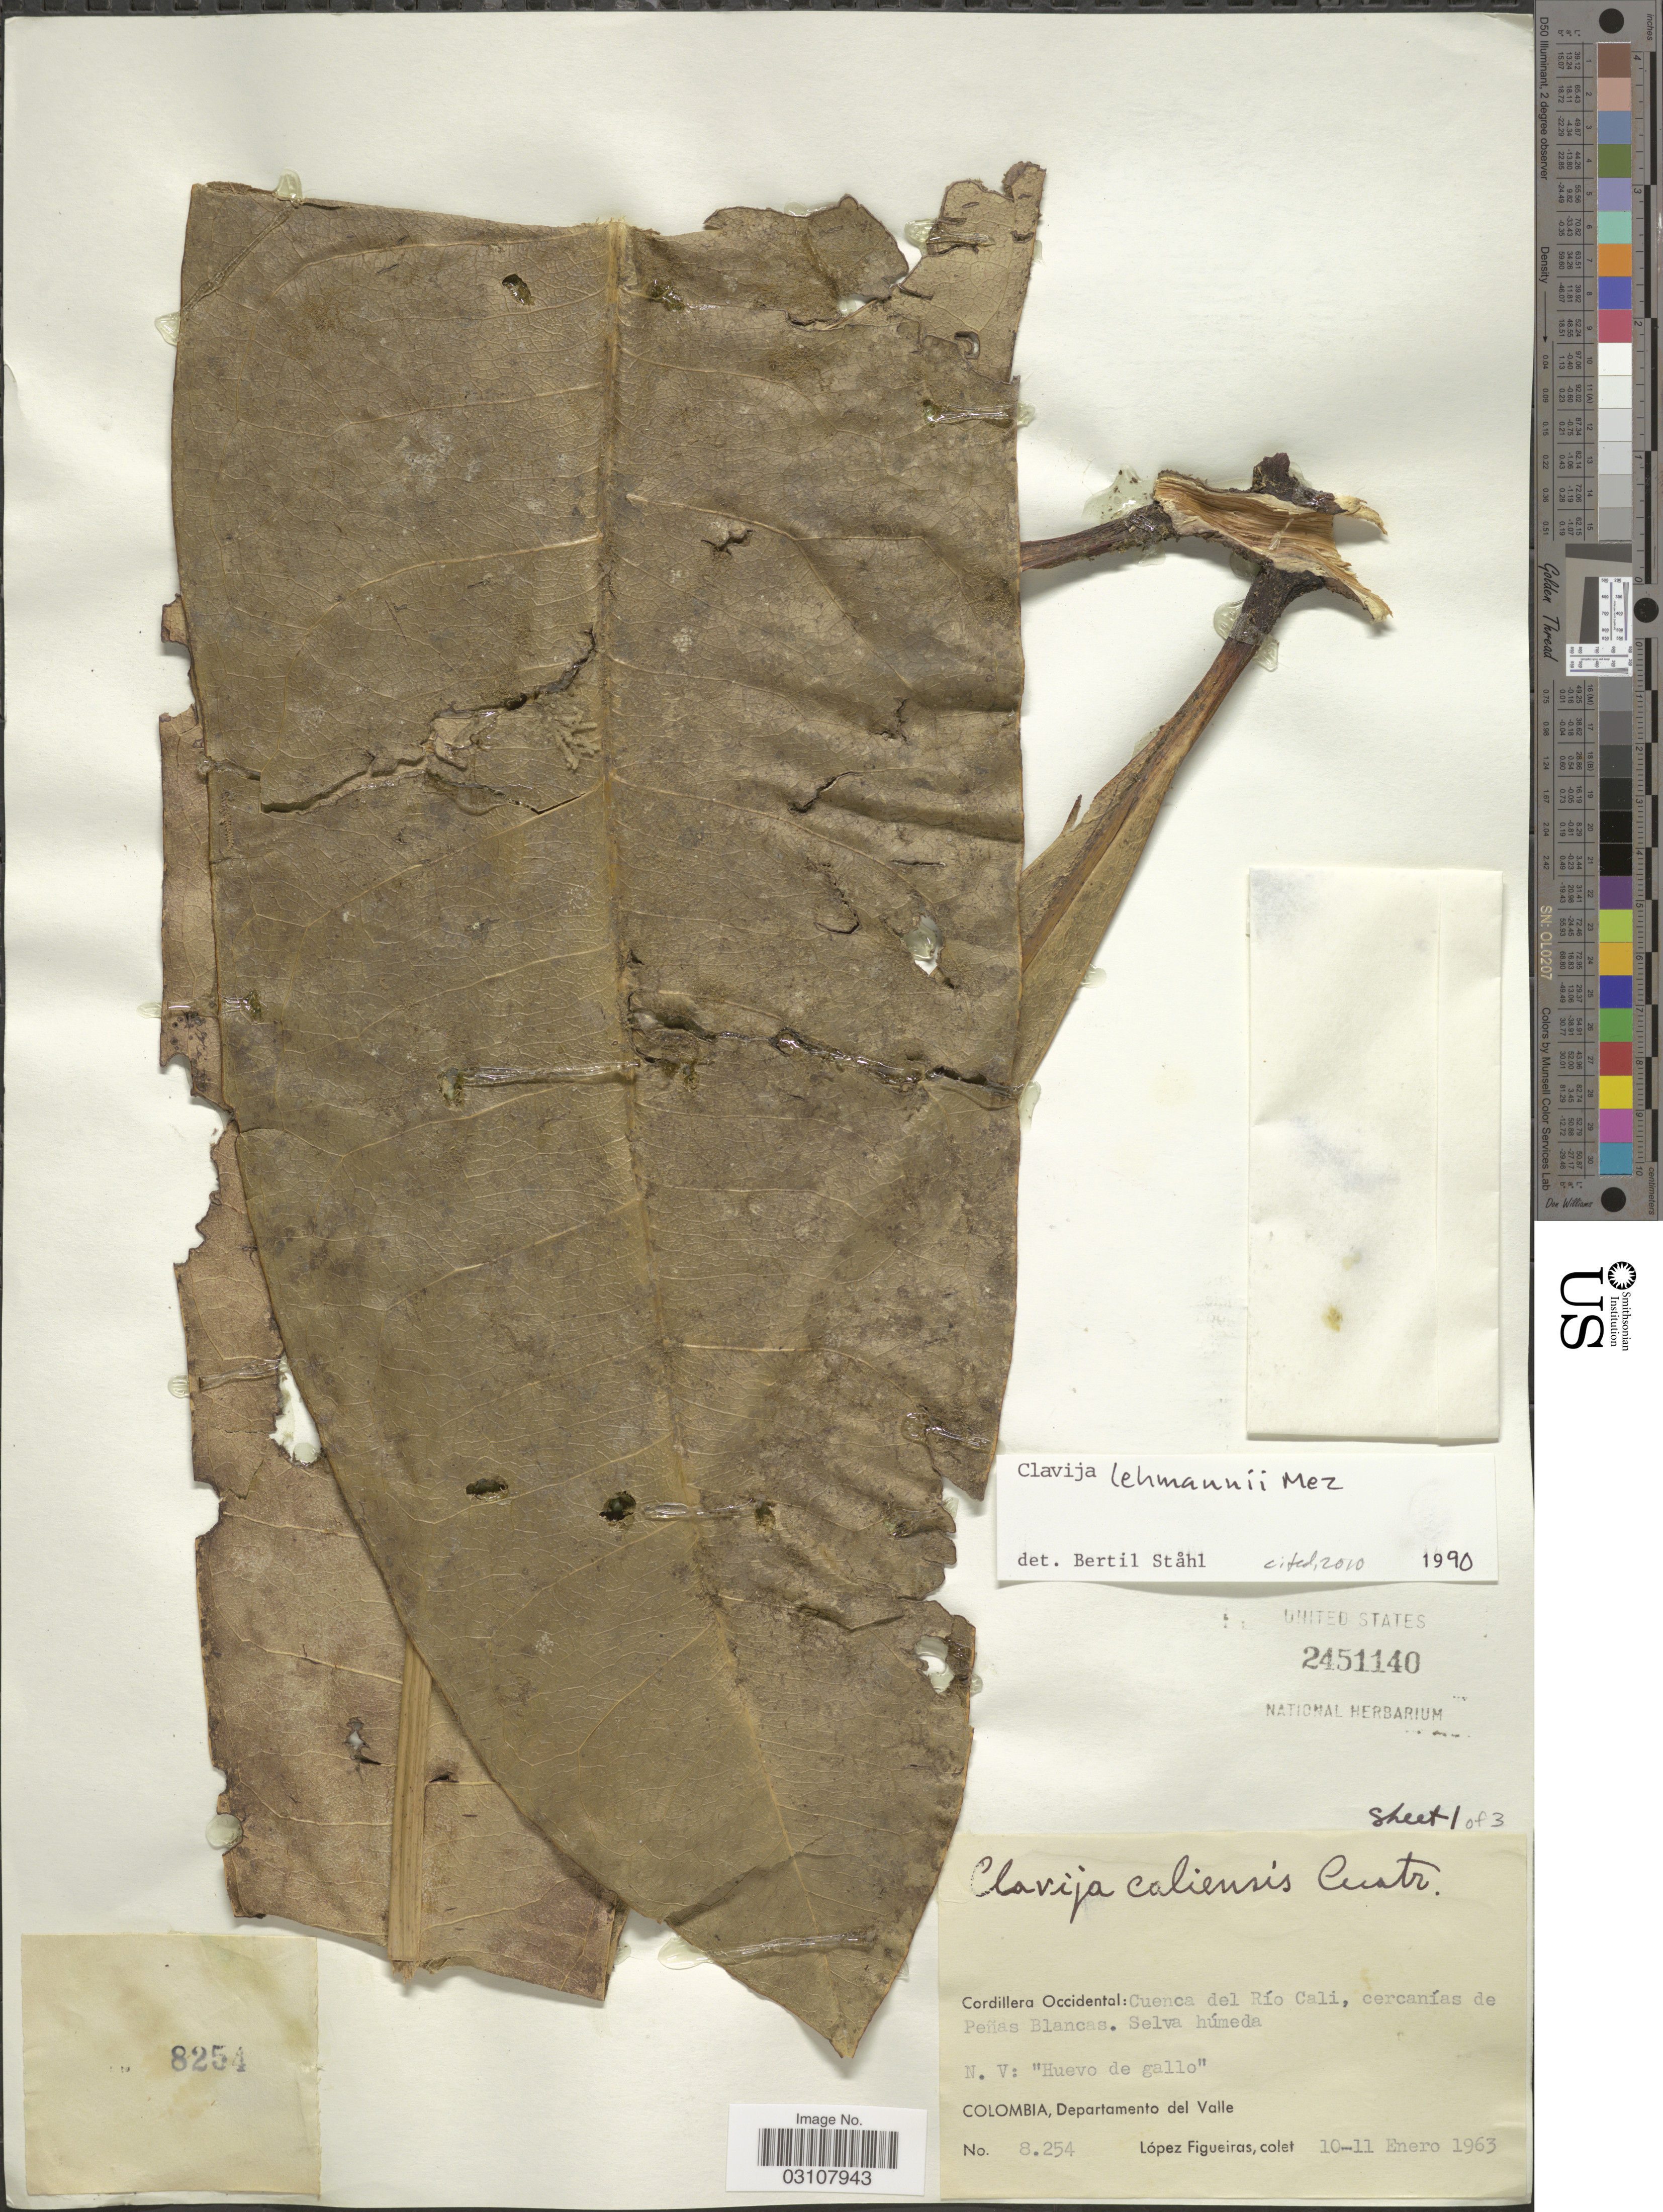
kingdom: Plantae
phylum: Tracheophyta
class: Magnoliopsida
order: Ericales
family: Primulaceae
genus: Clavija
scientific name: Clavija lehmannii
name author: Mez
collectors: M. López Figueiras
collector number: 8254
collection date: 1963-01-10/1963-01-11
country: Colombia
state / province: Valle del Cauca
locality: Cordillera Occidental: Cuenca del Río Cali, cercanías de Peñas Blancas.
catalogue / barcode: US 2451140